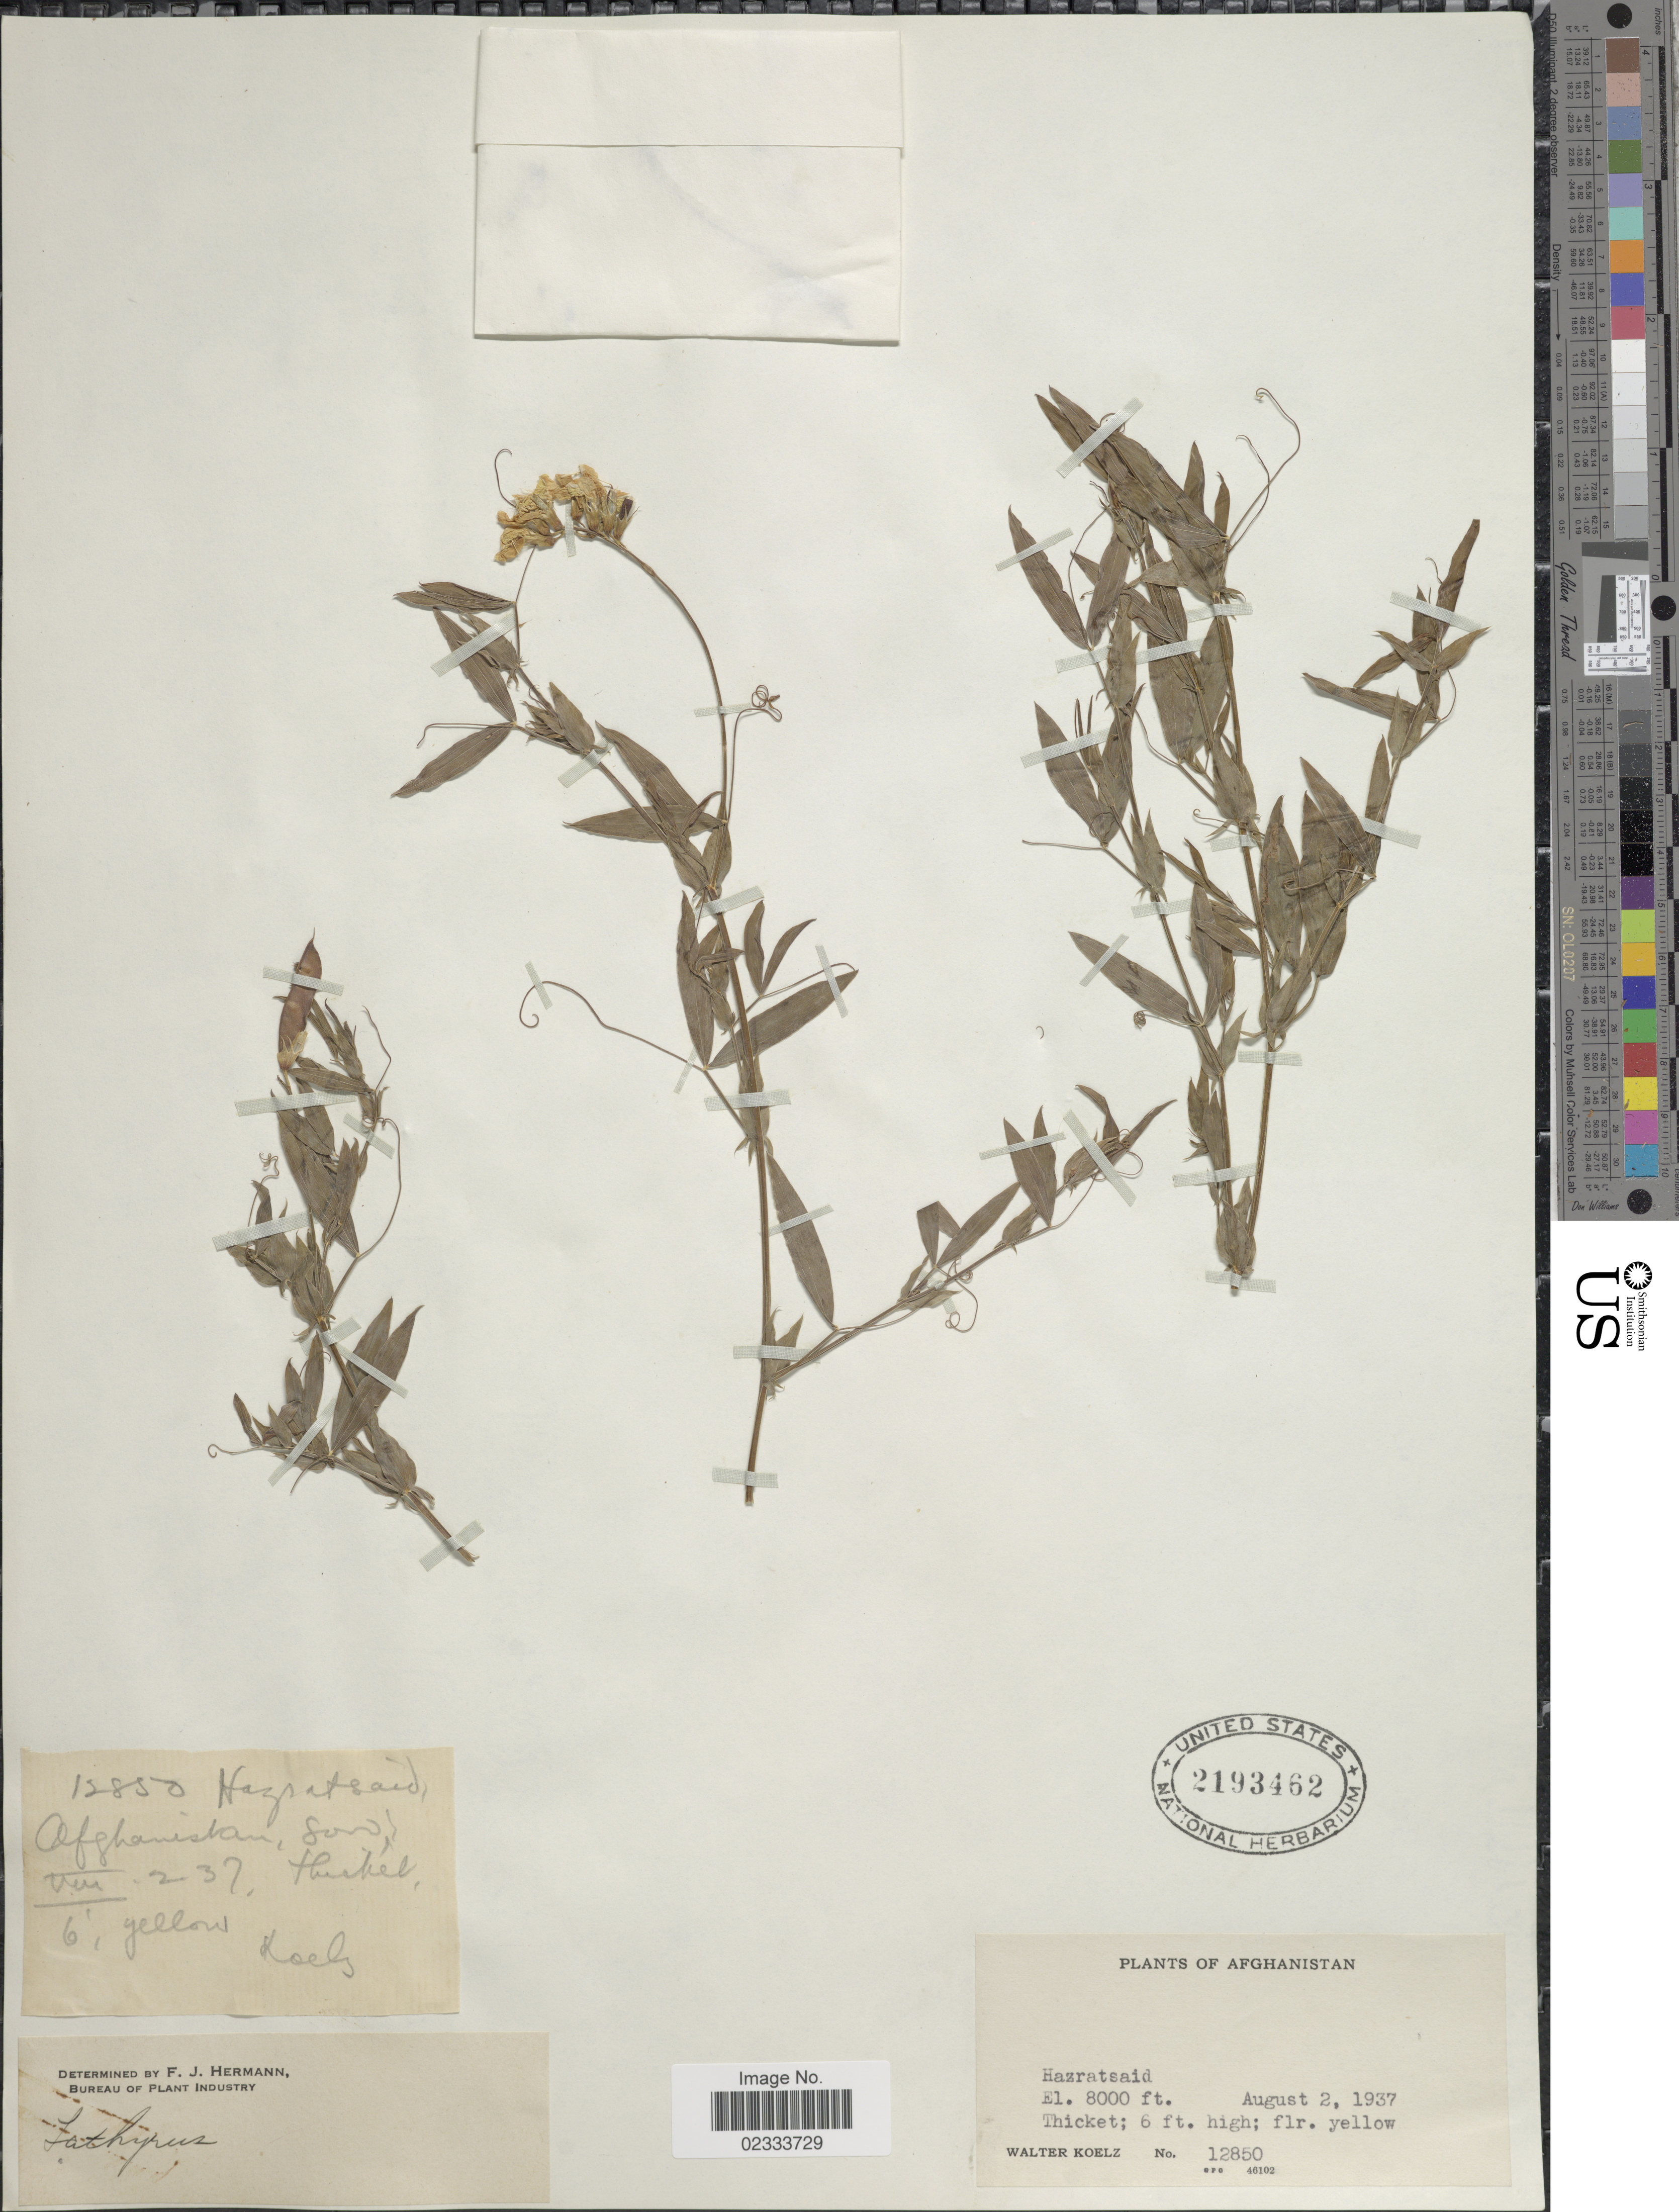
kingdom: Plantae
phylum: Tracheophyta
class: Magnoliopsida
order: Fabales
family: Fabaceae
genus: Lathyrus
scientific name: Lathyrus sp.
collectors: W. N. Koelz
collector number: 12850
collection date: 1937-08-02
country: Afghanistan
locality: Hazratsaid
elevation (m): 2438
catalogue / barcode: US 2193462